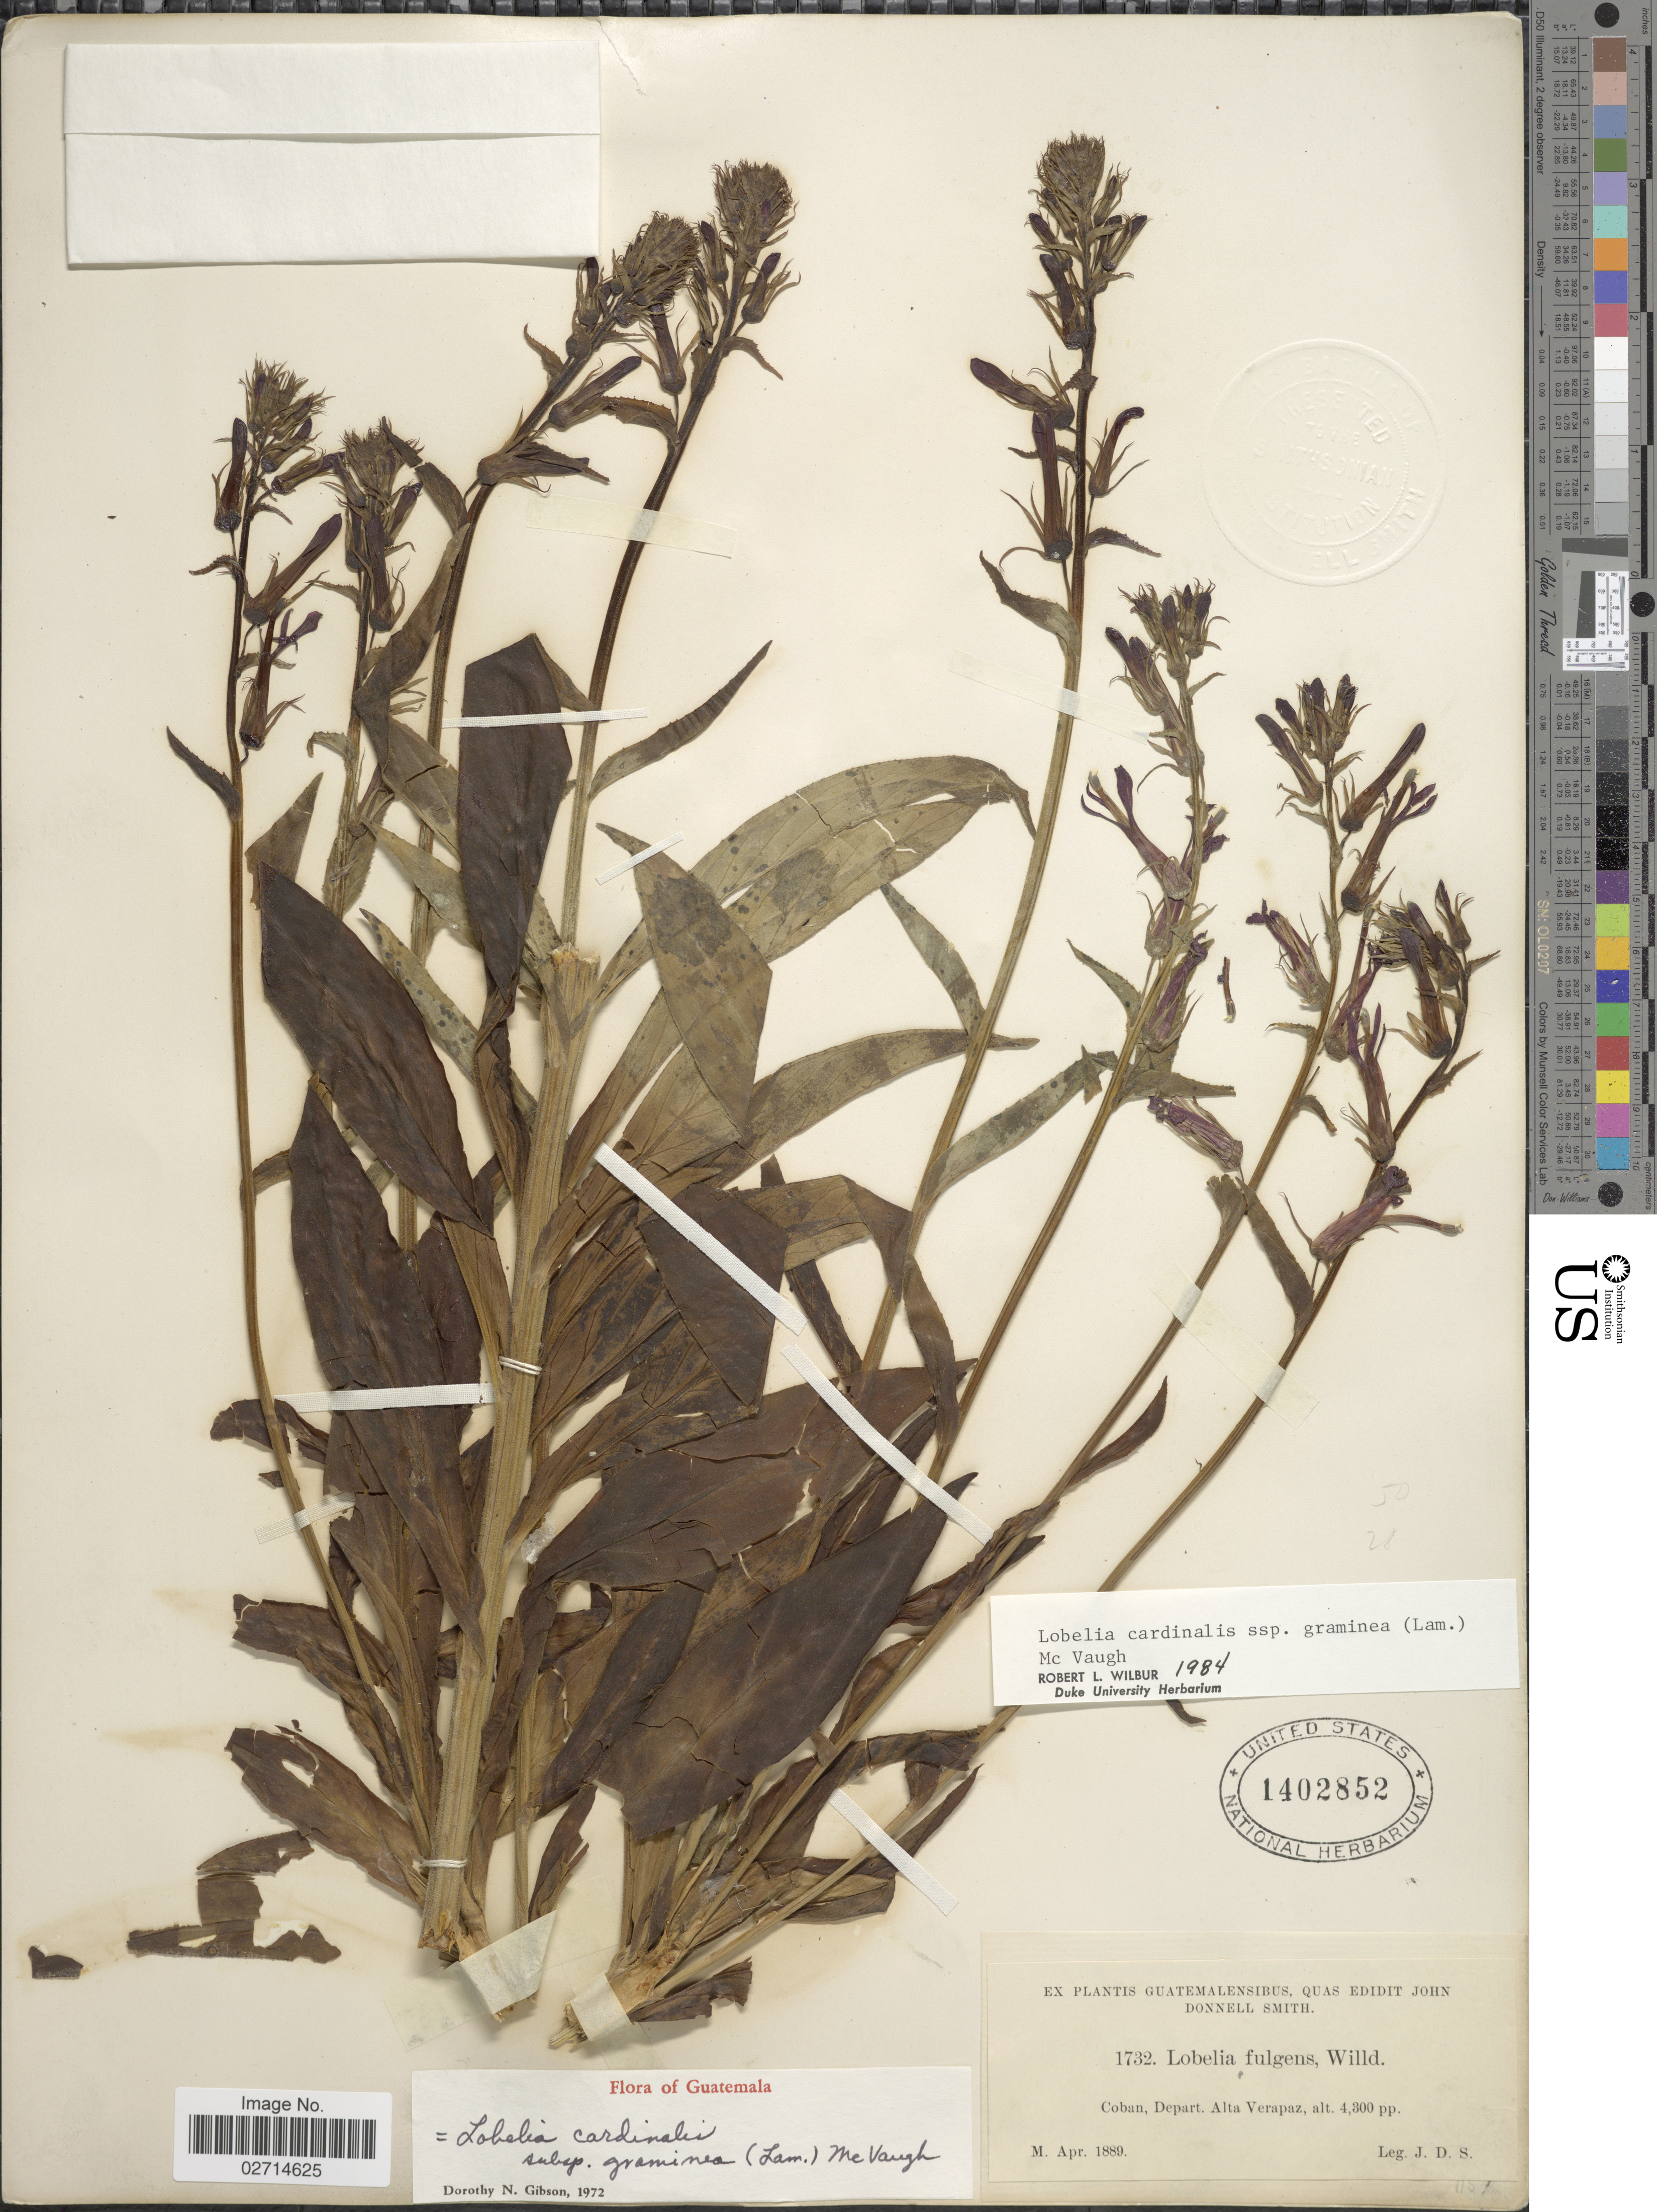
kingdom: Plantae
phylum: Tracheophyta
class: Magnoliopsida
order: Asterales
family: Campanulaceae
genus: Lobelia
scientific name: Lobelia cardinalis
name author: L.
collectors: J. Donnell Smith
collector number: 1732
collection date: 1889-04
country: Guatemala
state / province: Alta Verapaz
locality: Coban, Depart. Alta Verapaz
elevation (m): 1311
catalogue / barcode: US 1402852